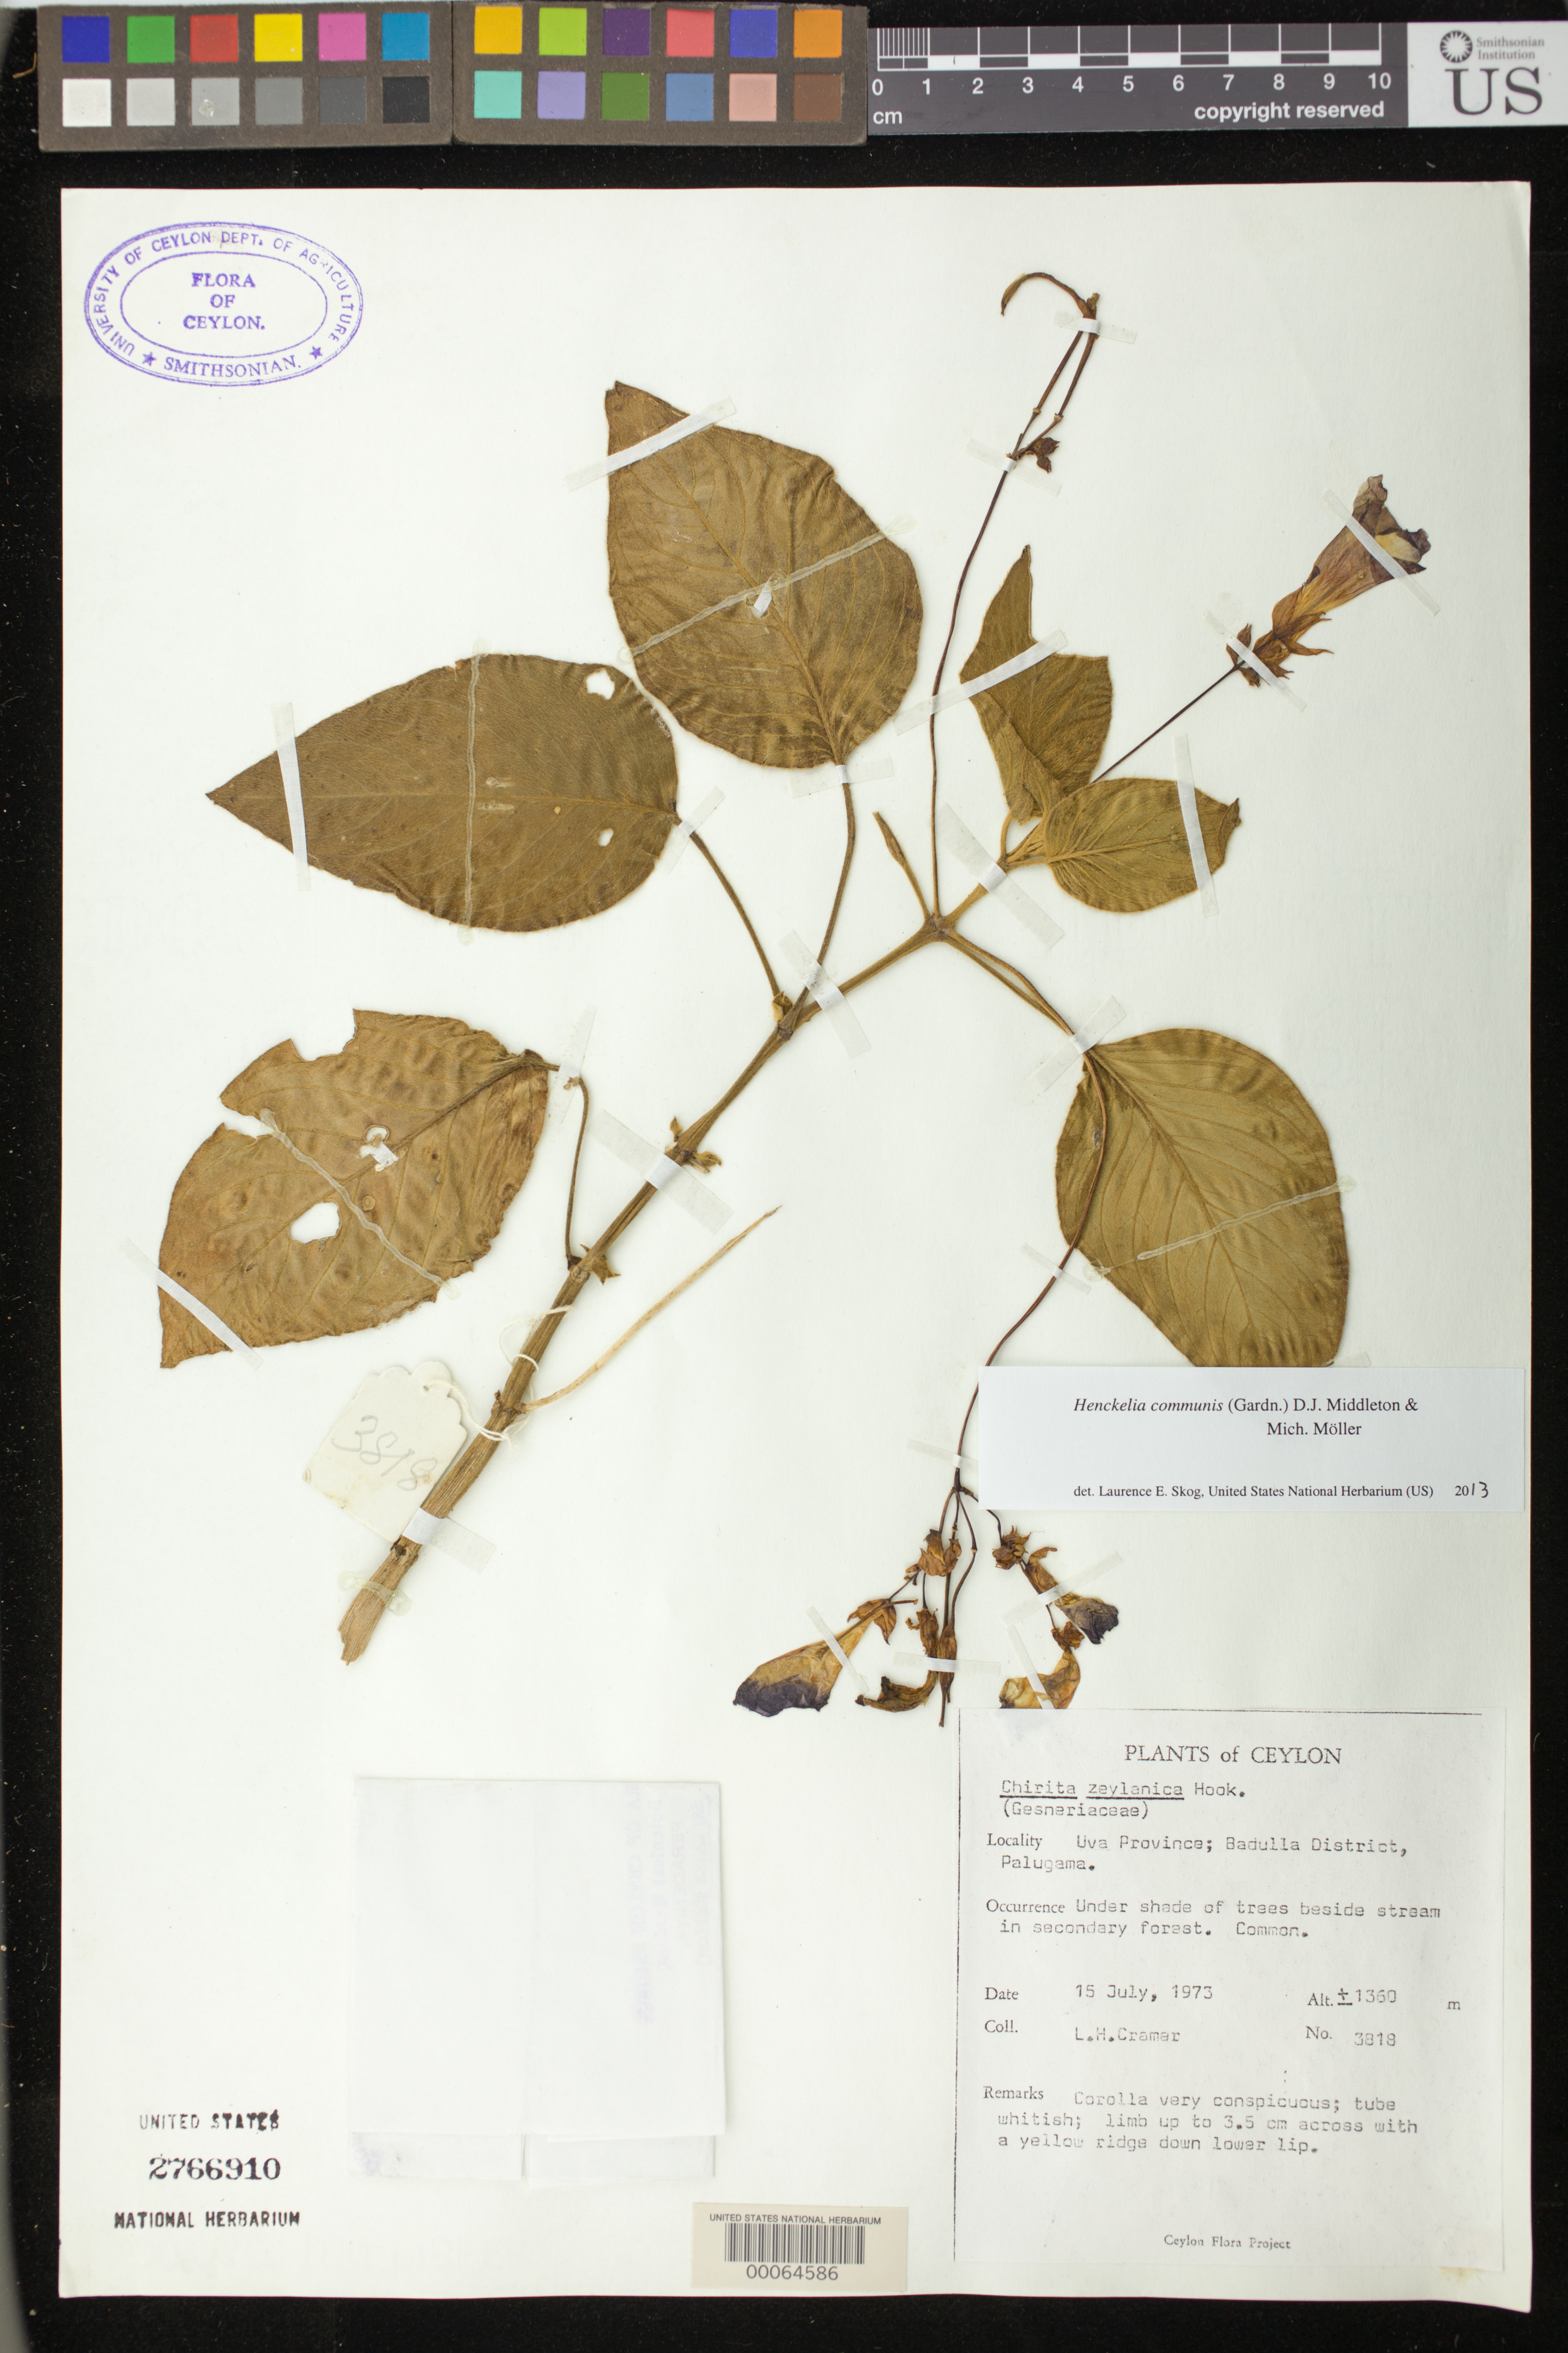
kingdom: Plantae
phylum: Tracheophyta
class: Magnoliopsida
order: Lamiales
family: Gesneriaceae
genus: Henckelia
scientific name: Henckelia communis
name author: (Gardner) D.J. Middleton & Mich. Möller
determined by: Skog, Laurence E.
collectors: L. H. Cramer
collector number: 3818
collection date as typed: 15 Jul 1973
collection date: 1973-07-15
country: Sri Lanka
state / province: Uva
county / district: Badulla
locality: Uva prov., Palugama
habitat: Under shade trees beside stream in secondary forest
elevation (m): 1360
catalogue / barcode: US 2766910